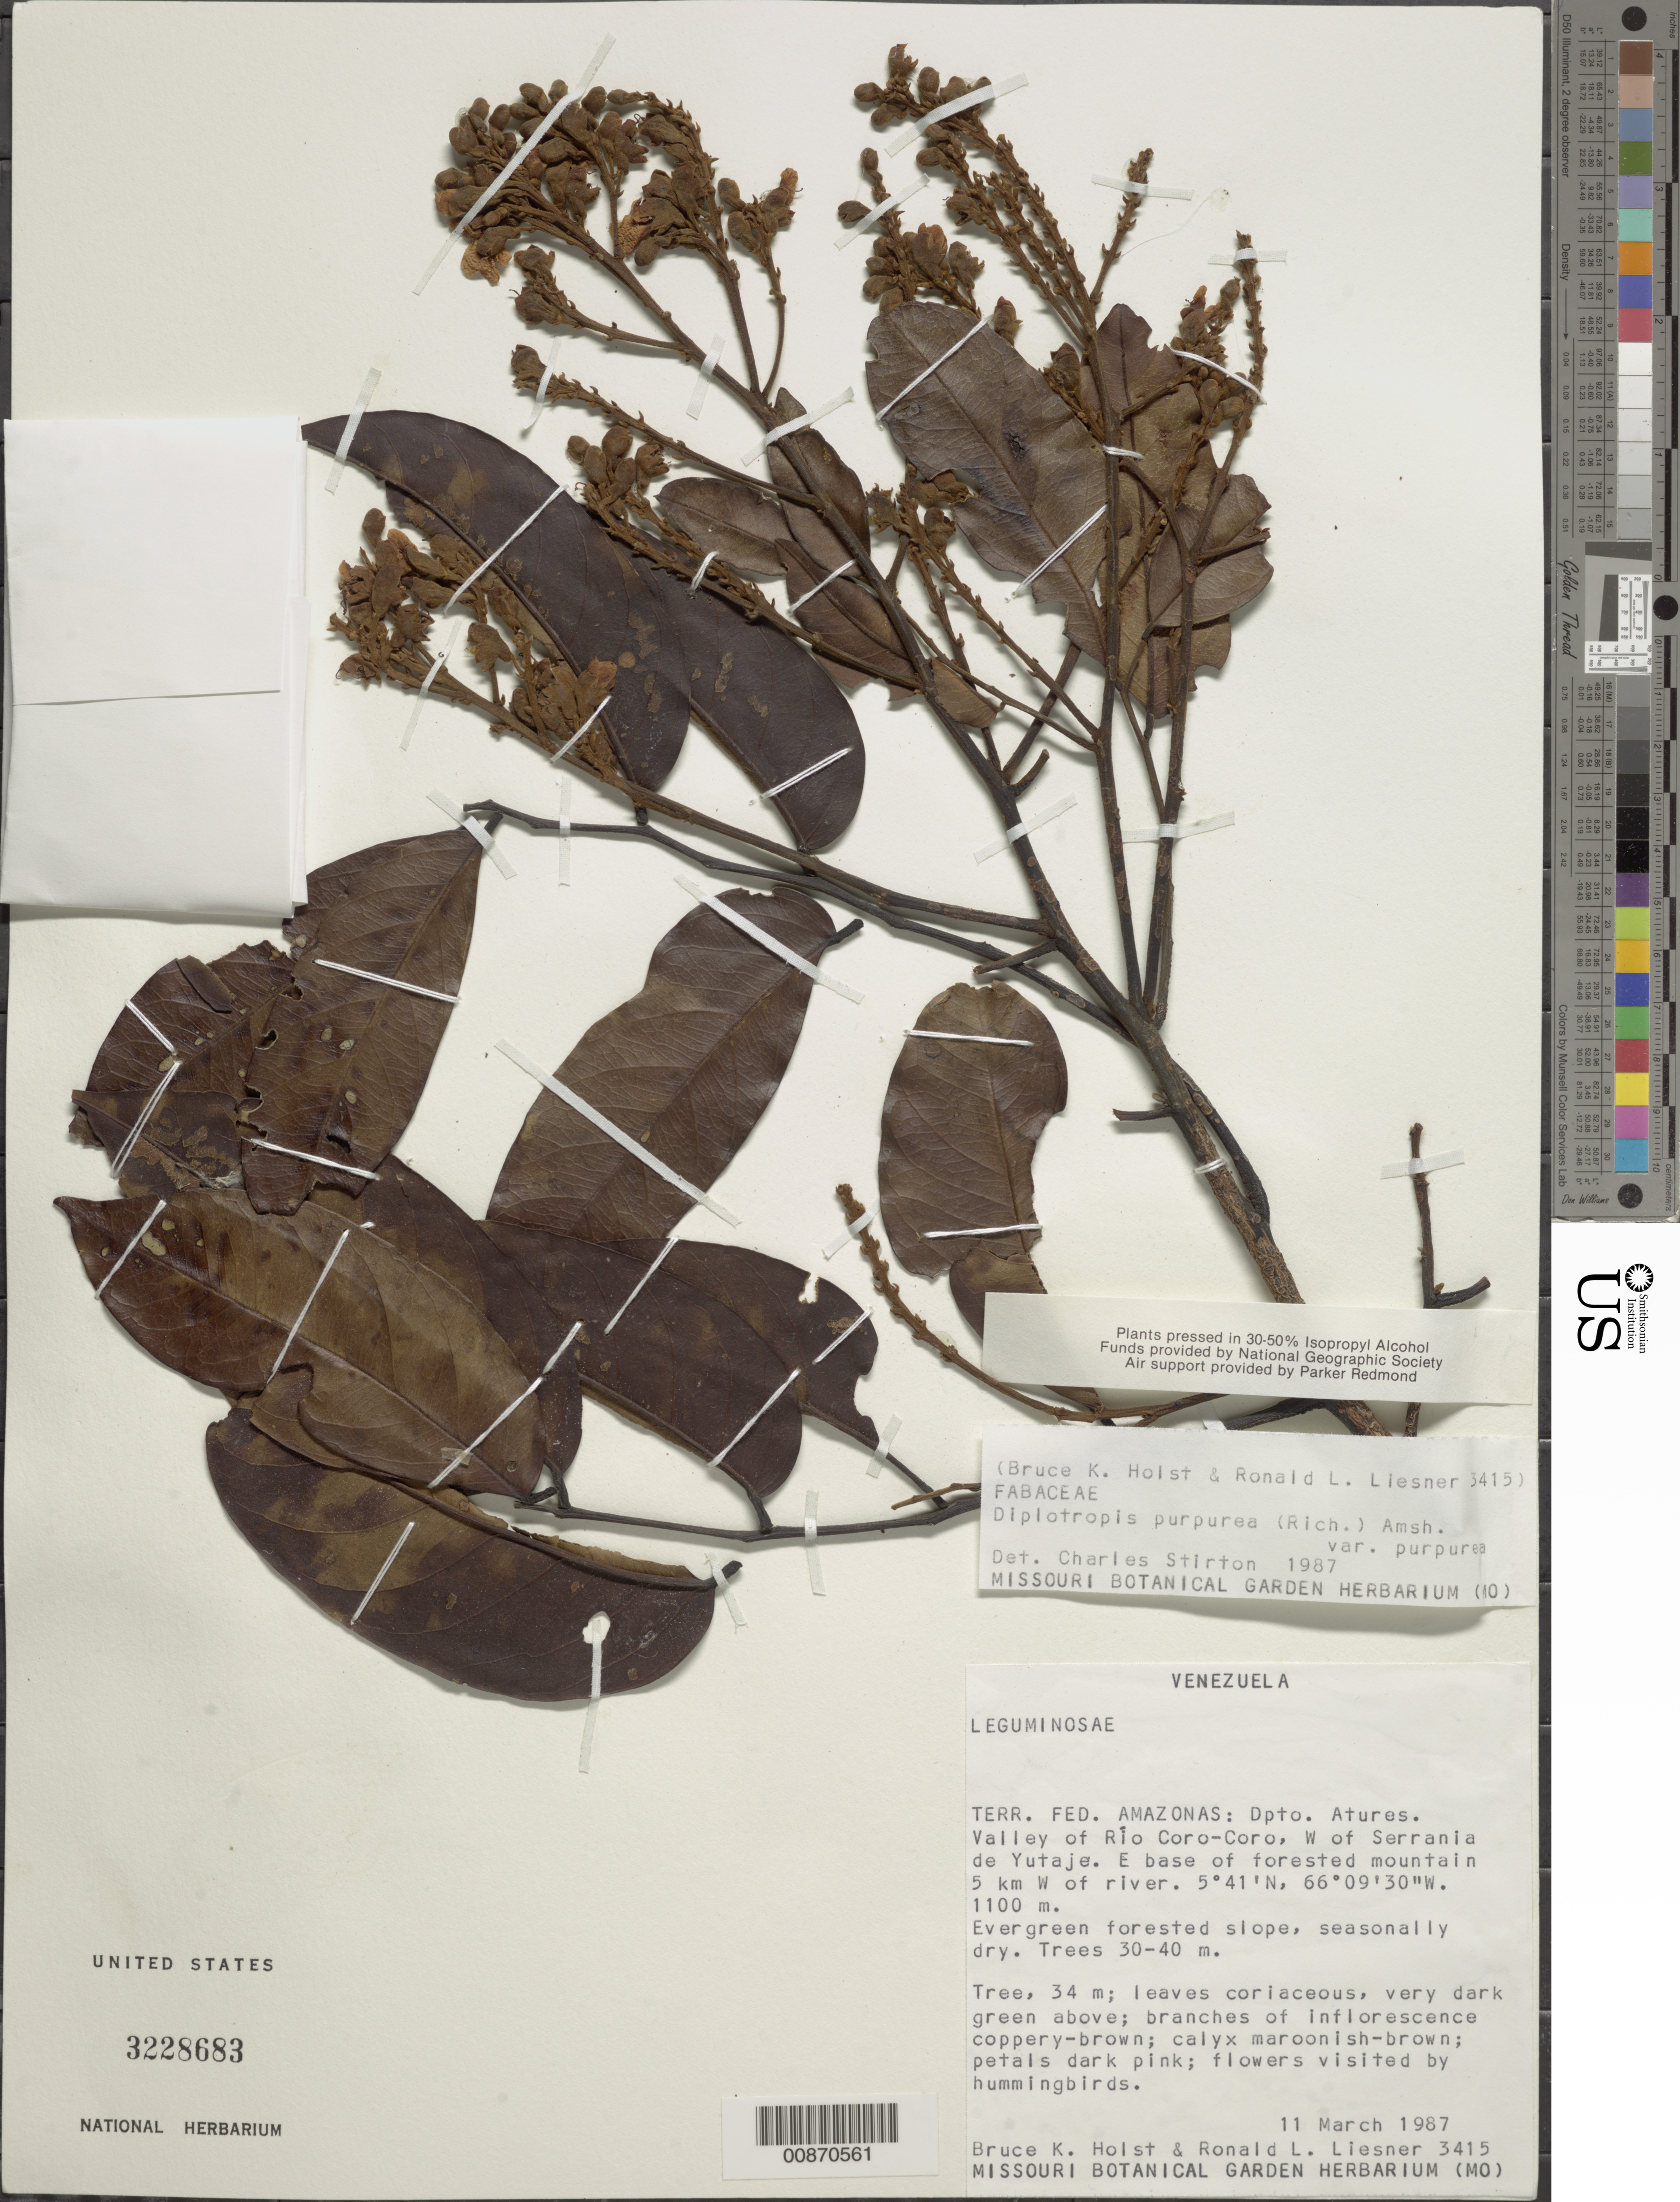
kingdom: Plantae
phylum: Tracheophyta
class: Magnoliopsida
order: Fabales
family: Fabaceae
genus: Diplotropis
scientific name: Diplotropis purpurea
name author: (Rich.) Amshoff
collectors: B. Holst & R. L. Liesner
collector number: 3415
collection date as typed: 11-Mar-87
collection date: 1987-03-11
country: Venezuela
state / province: Amazonas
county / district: Atures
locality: Río Coro-Coro valley, W of Serrania de Yutajé; E base of mountain 5 km W of river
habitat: Evergreen forested slope, seasonally dry, trees 30-40 m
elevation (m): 1100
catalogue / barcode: US 3228683